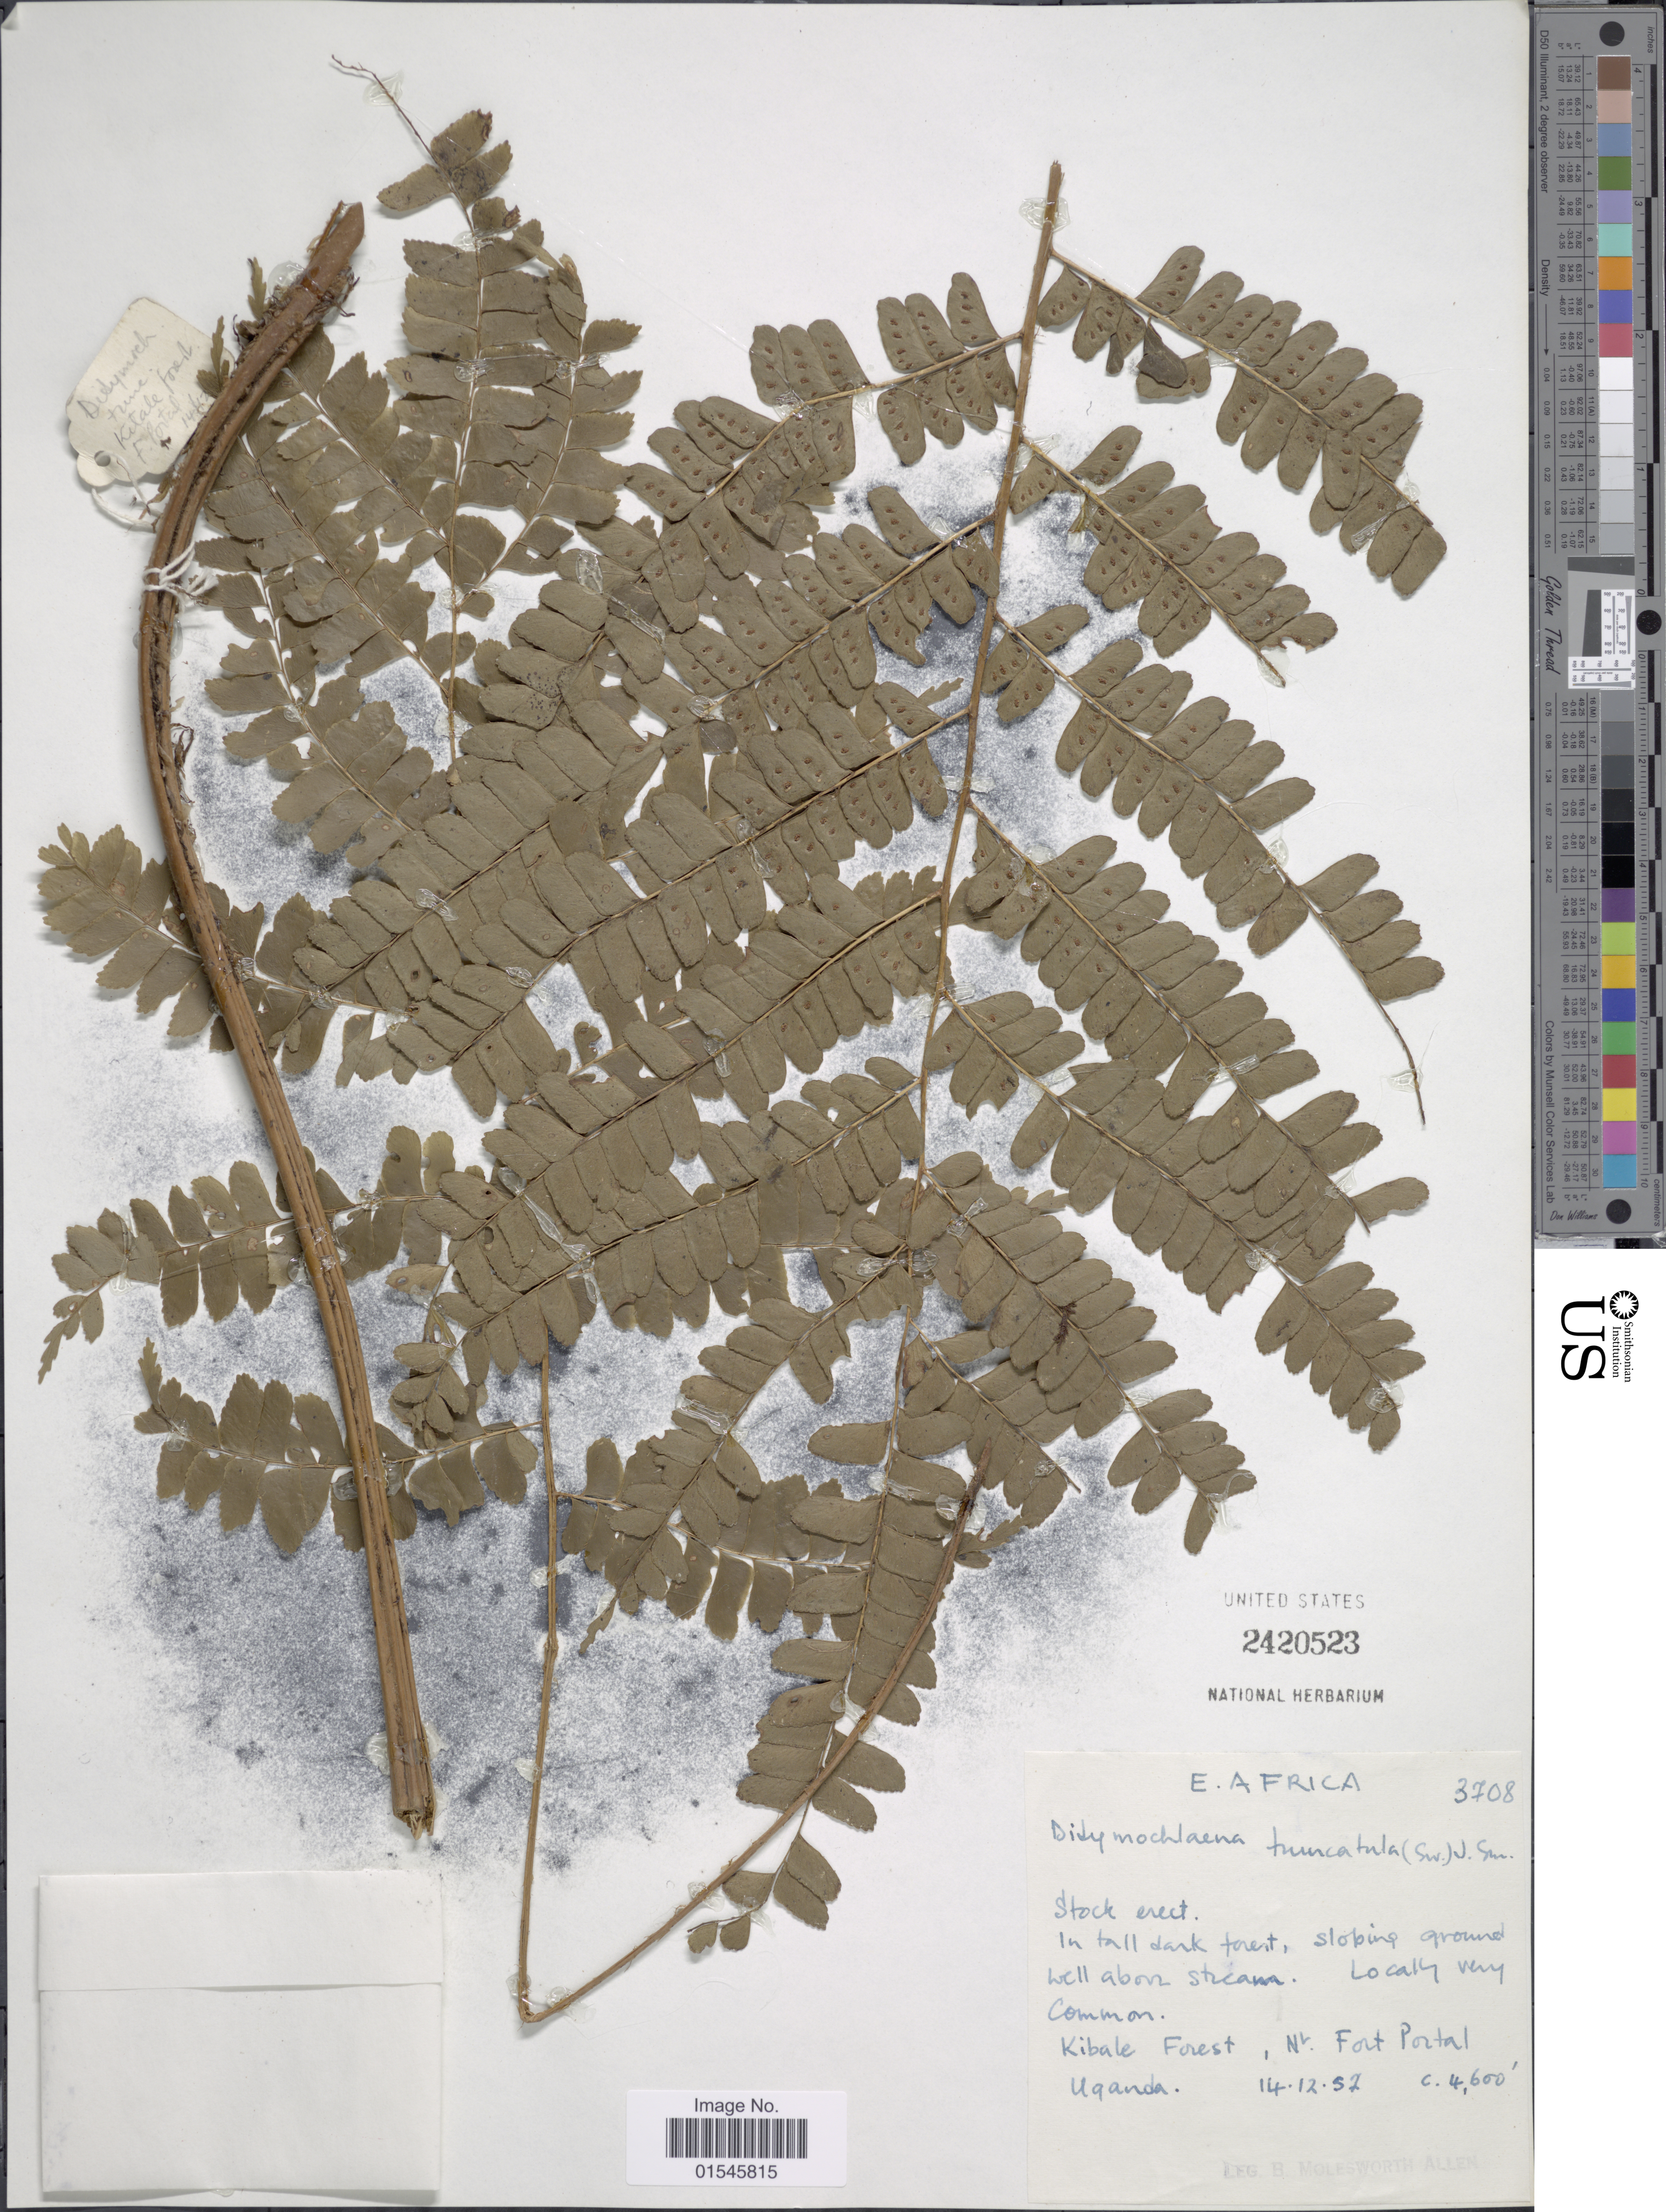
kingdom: Plantae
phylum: Tracheophyta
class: Polypodiopsida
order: Polypodiales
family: Didymochlaenaceae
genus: Didymochlaena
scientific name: Didymochlaena truncatula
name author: (Sw.) J. Sm.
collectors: B. E. G. Molesworth-Allen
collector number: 3708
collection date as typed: Transcribed d/m/y: 14/12/57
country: Uganda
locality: E. Africa, Kibale Forest, Nt Fort Portal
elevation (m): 1402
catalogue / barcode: US 2420523